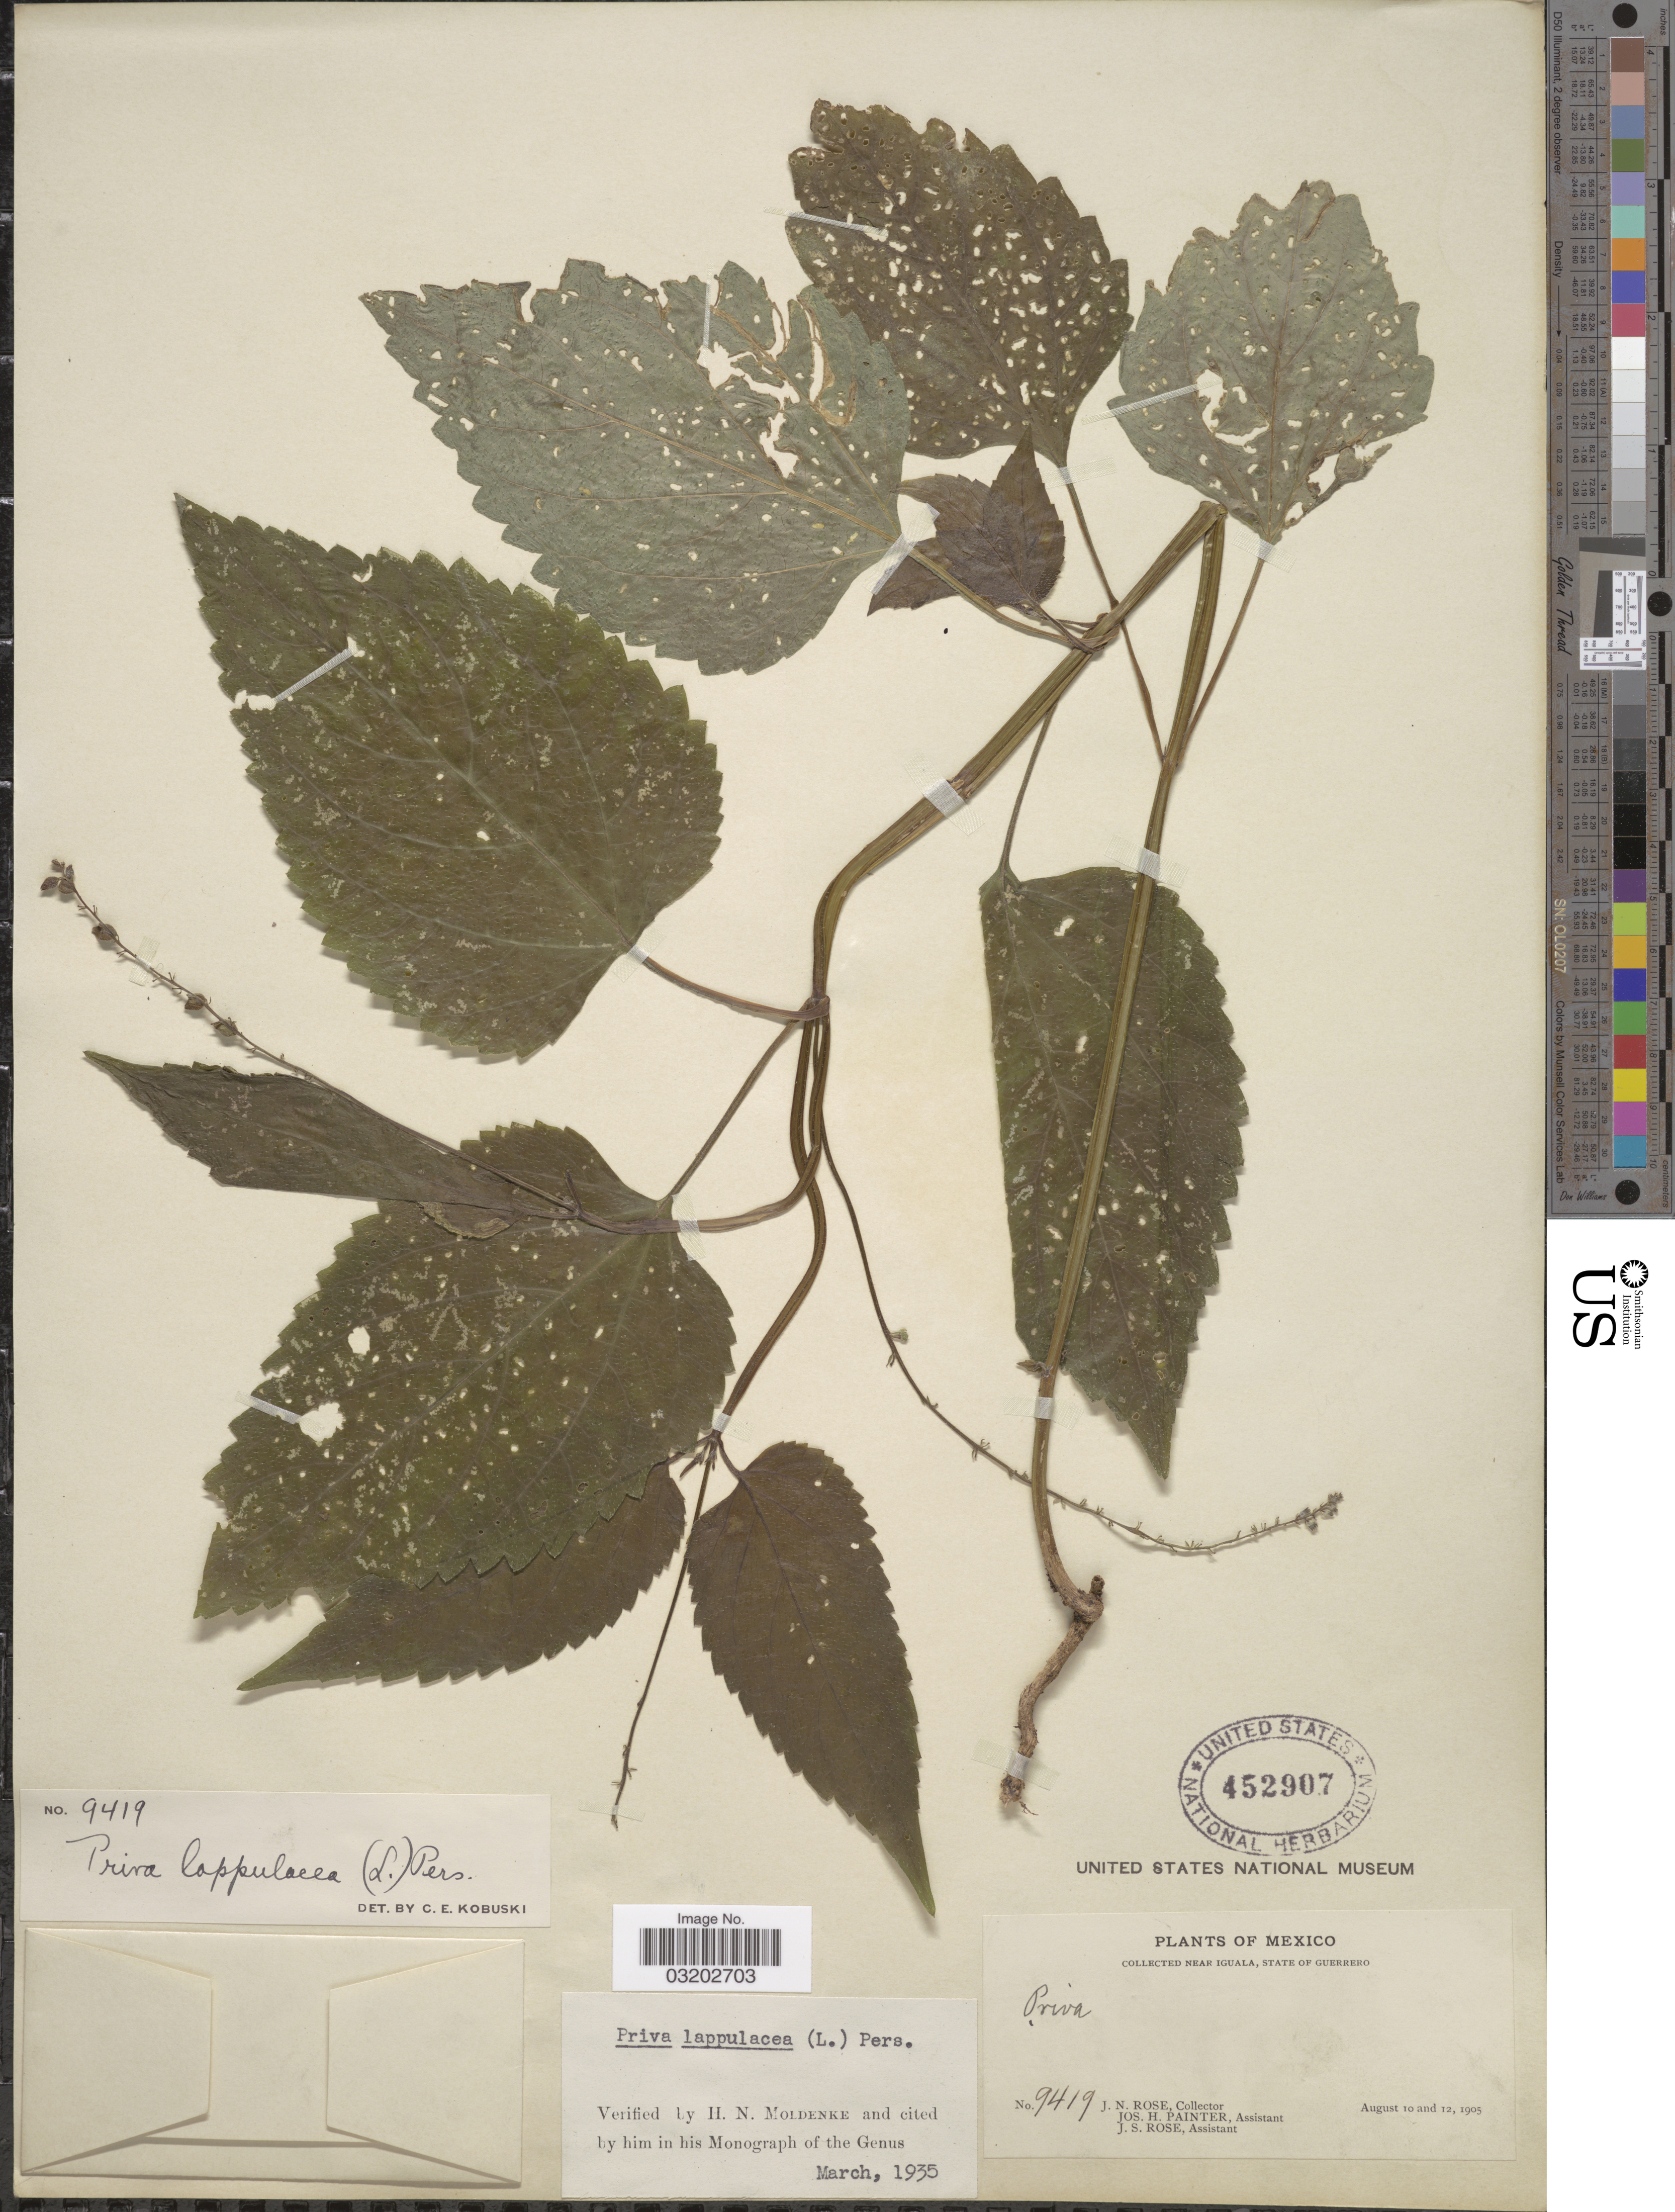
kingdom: Plantae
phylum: Tracheophyta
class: Magnoliopsida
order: Lamiales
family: Verbenaceae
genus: Priva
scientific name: Priva lappulacea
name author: (L.) Pers.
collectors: J. N. Rose, J. H. Painter & J. N. Rose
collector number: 9419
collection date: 1905-08-10/1905-08-12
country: Mexico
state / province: Guerrero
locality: Near Iguala.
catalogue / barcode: US 452907